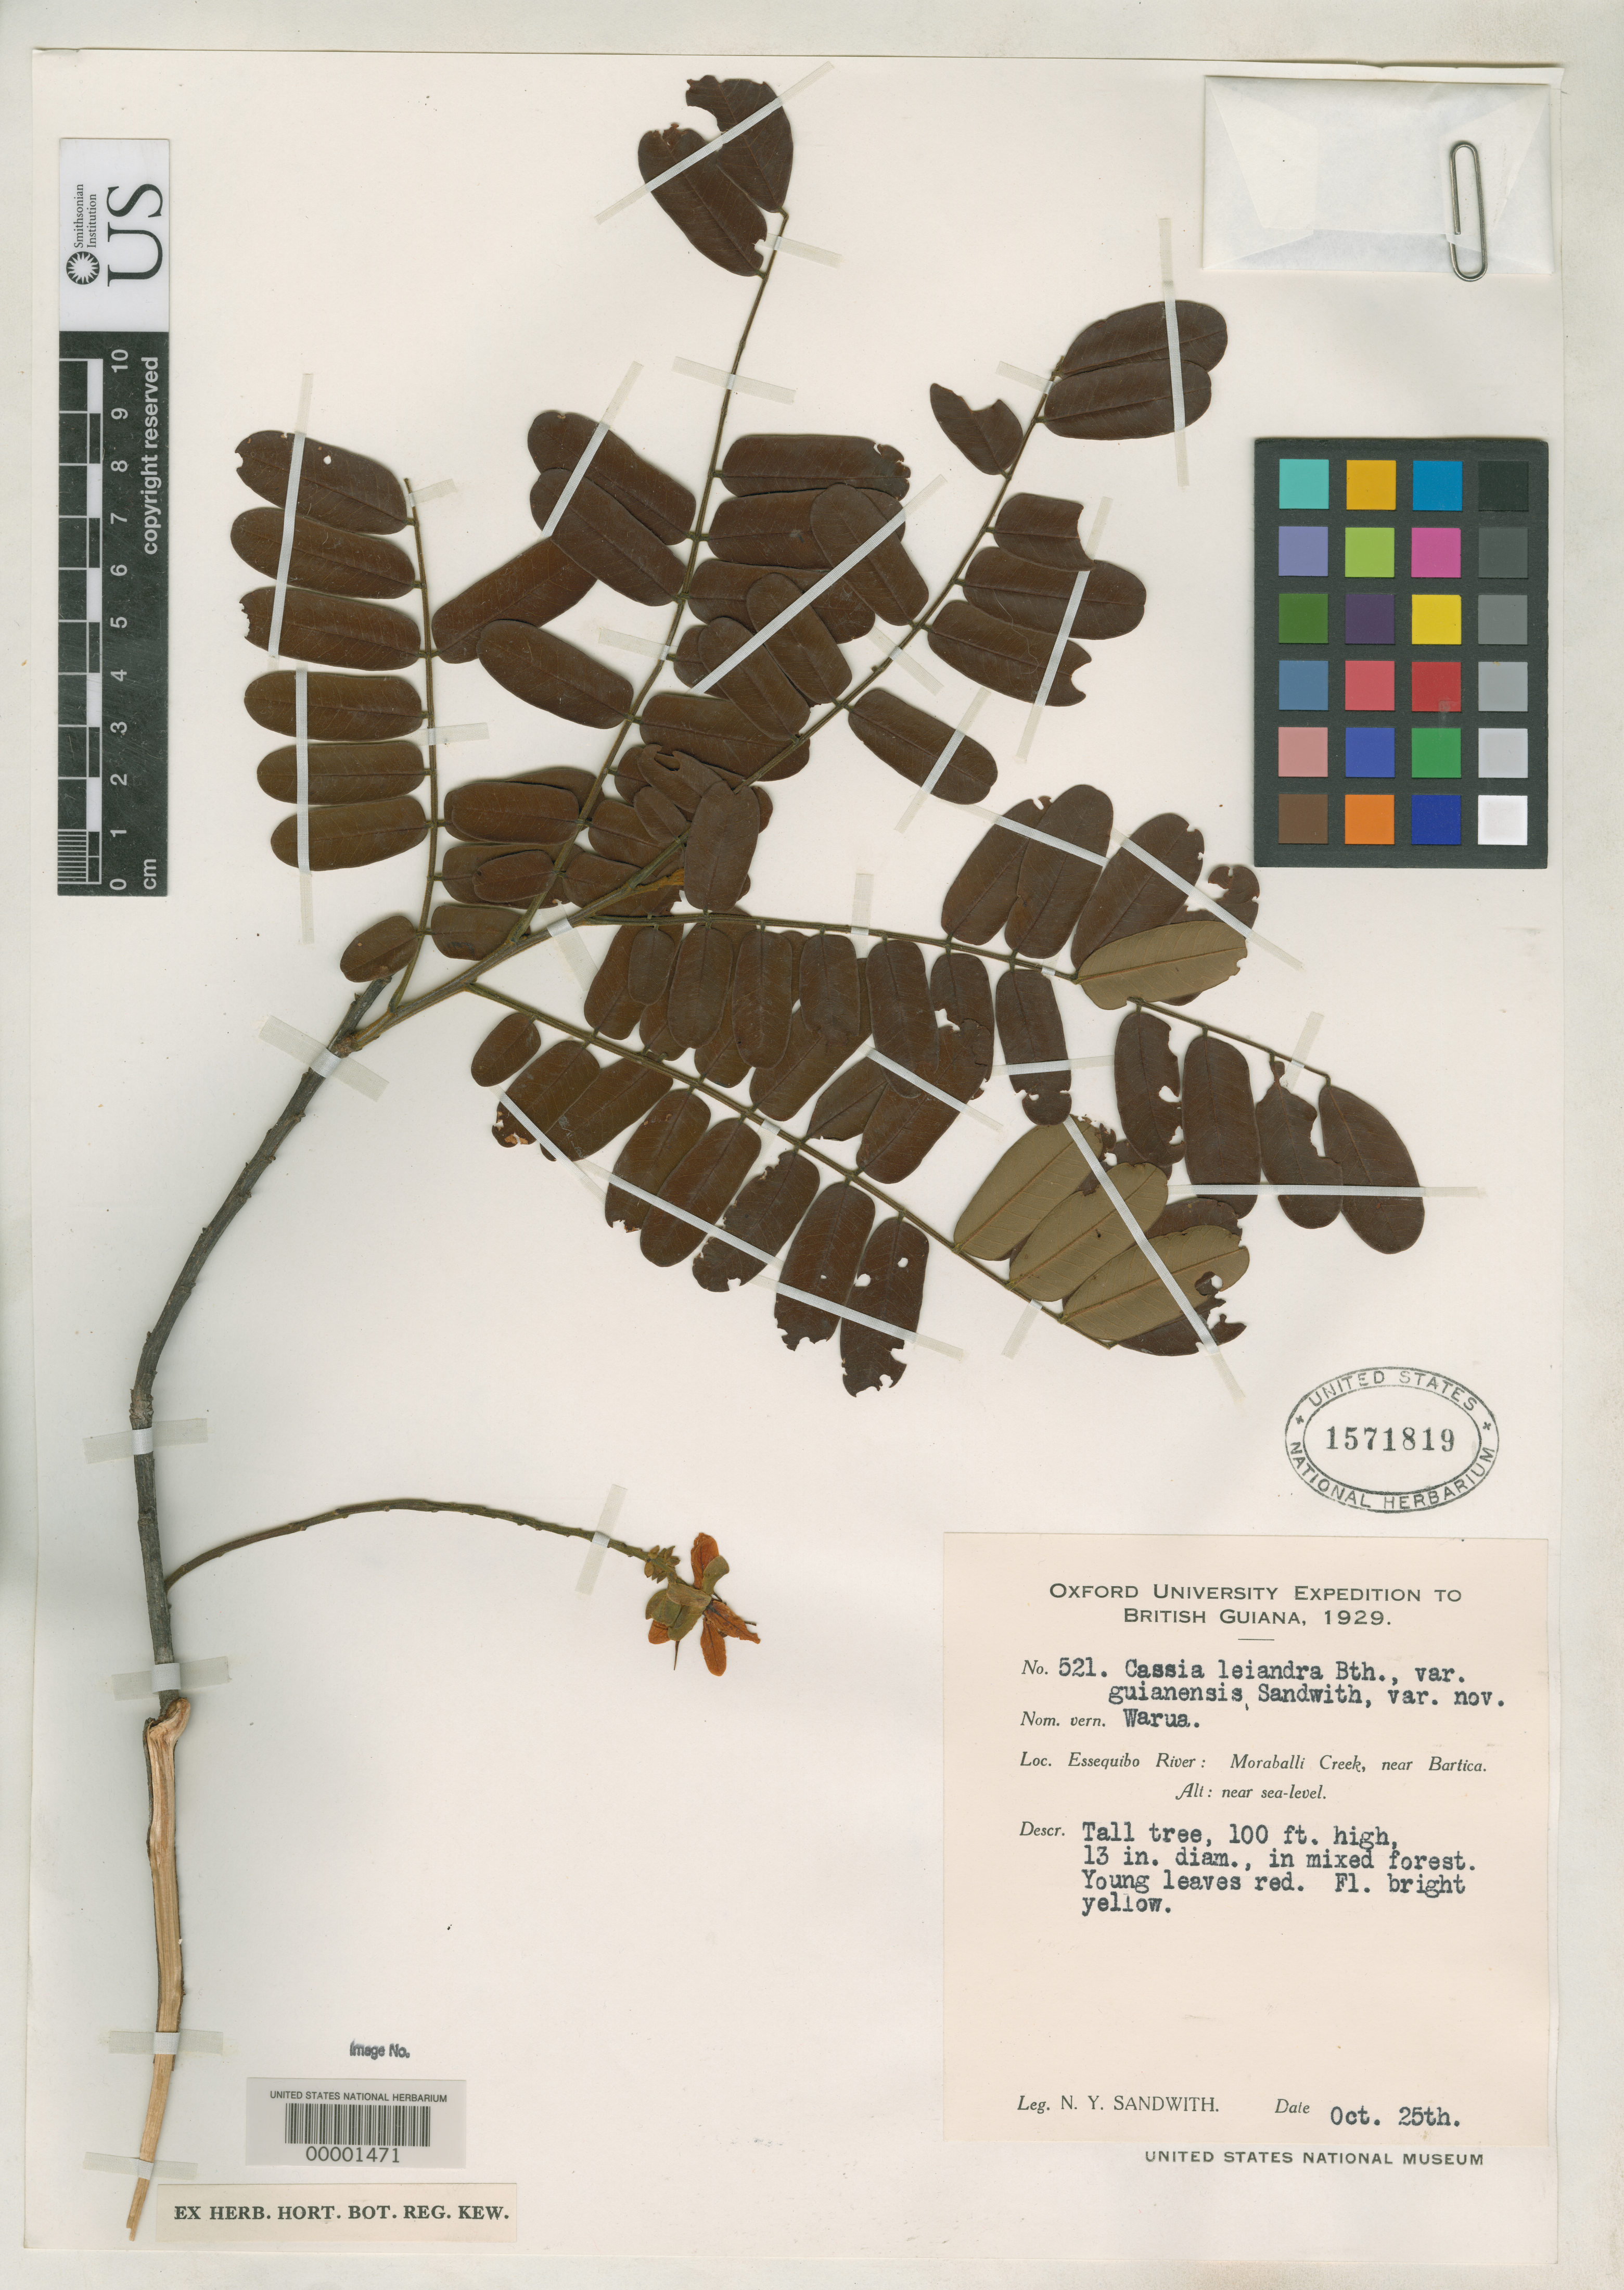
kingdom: Plantae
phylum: Tracheophyta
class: Magnoliopsida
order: Fabales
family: Fabaceae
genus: Cassia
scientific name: Cassia leiandra var. guianensis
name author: Sandwith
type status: Isotype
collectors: N. Y. Sandwith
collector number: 521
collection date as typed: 25 Oct 1929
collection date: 1929-10-25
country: Guyana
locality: Moraballi Creek, Essequibo River.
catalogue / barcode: US 1571819